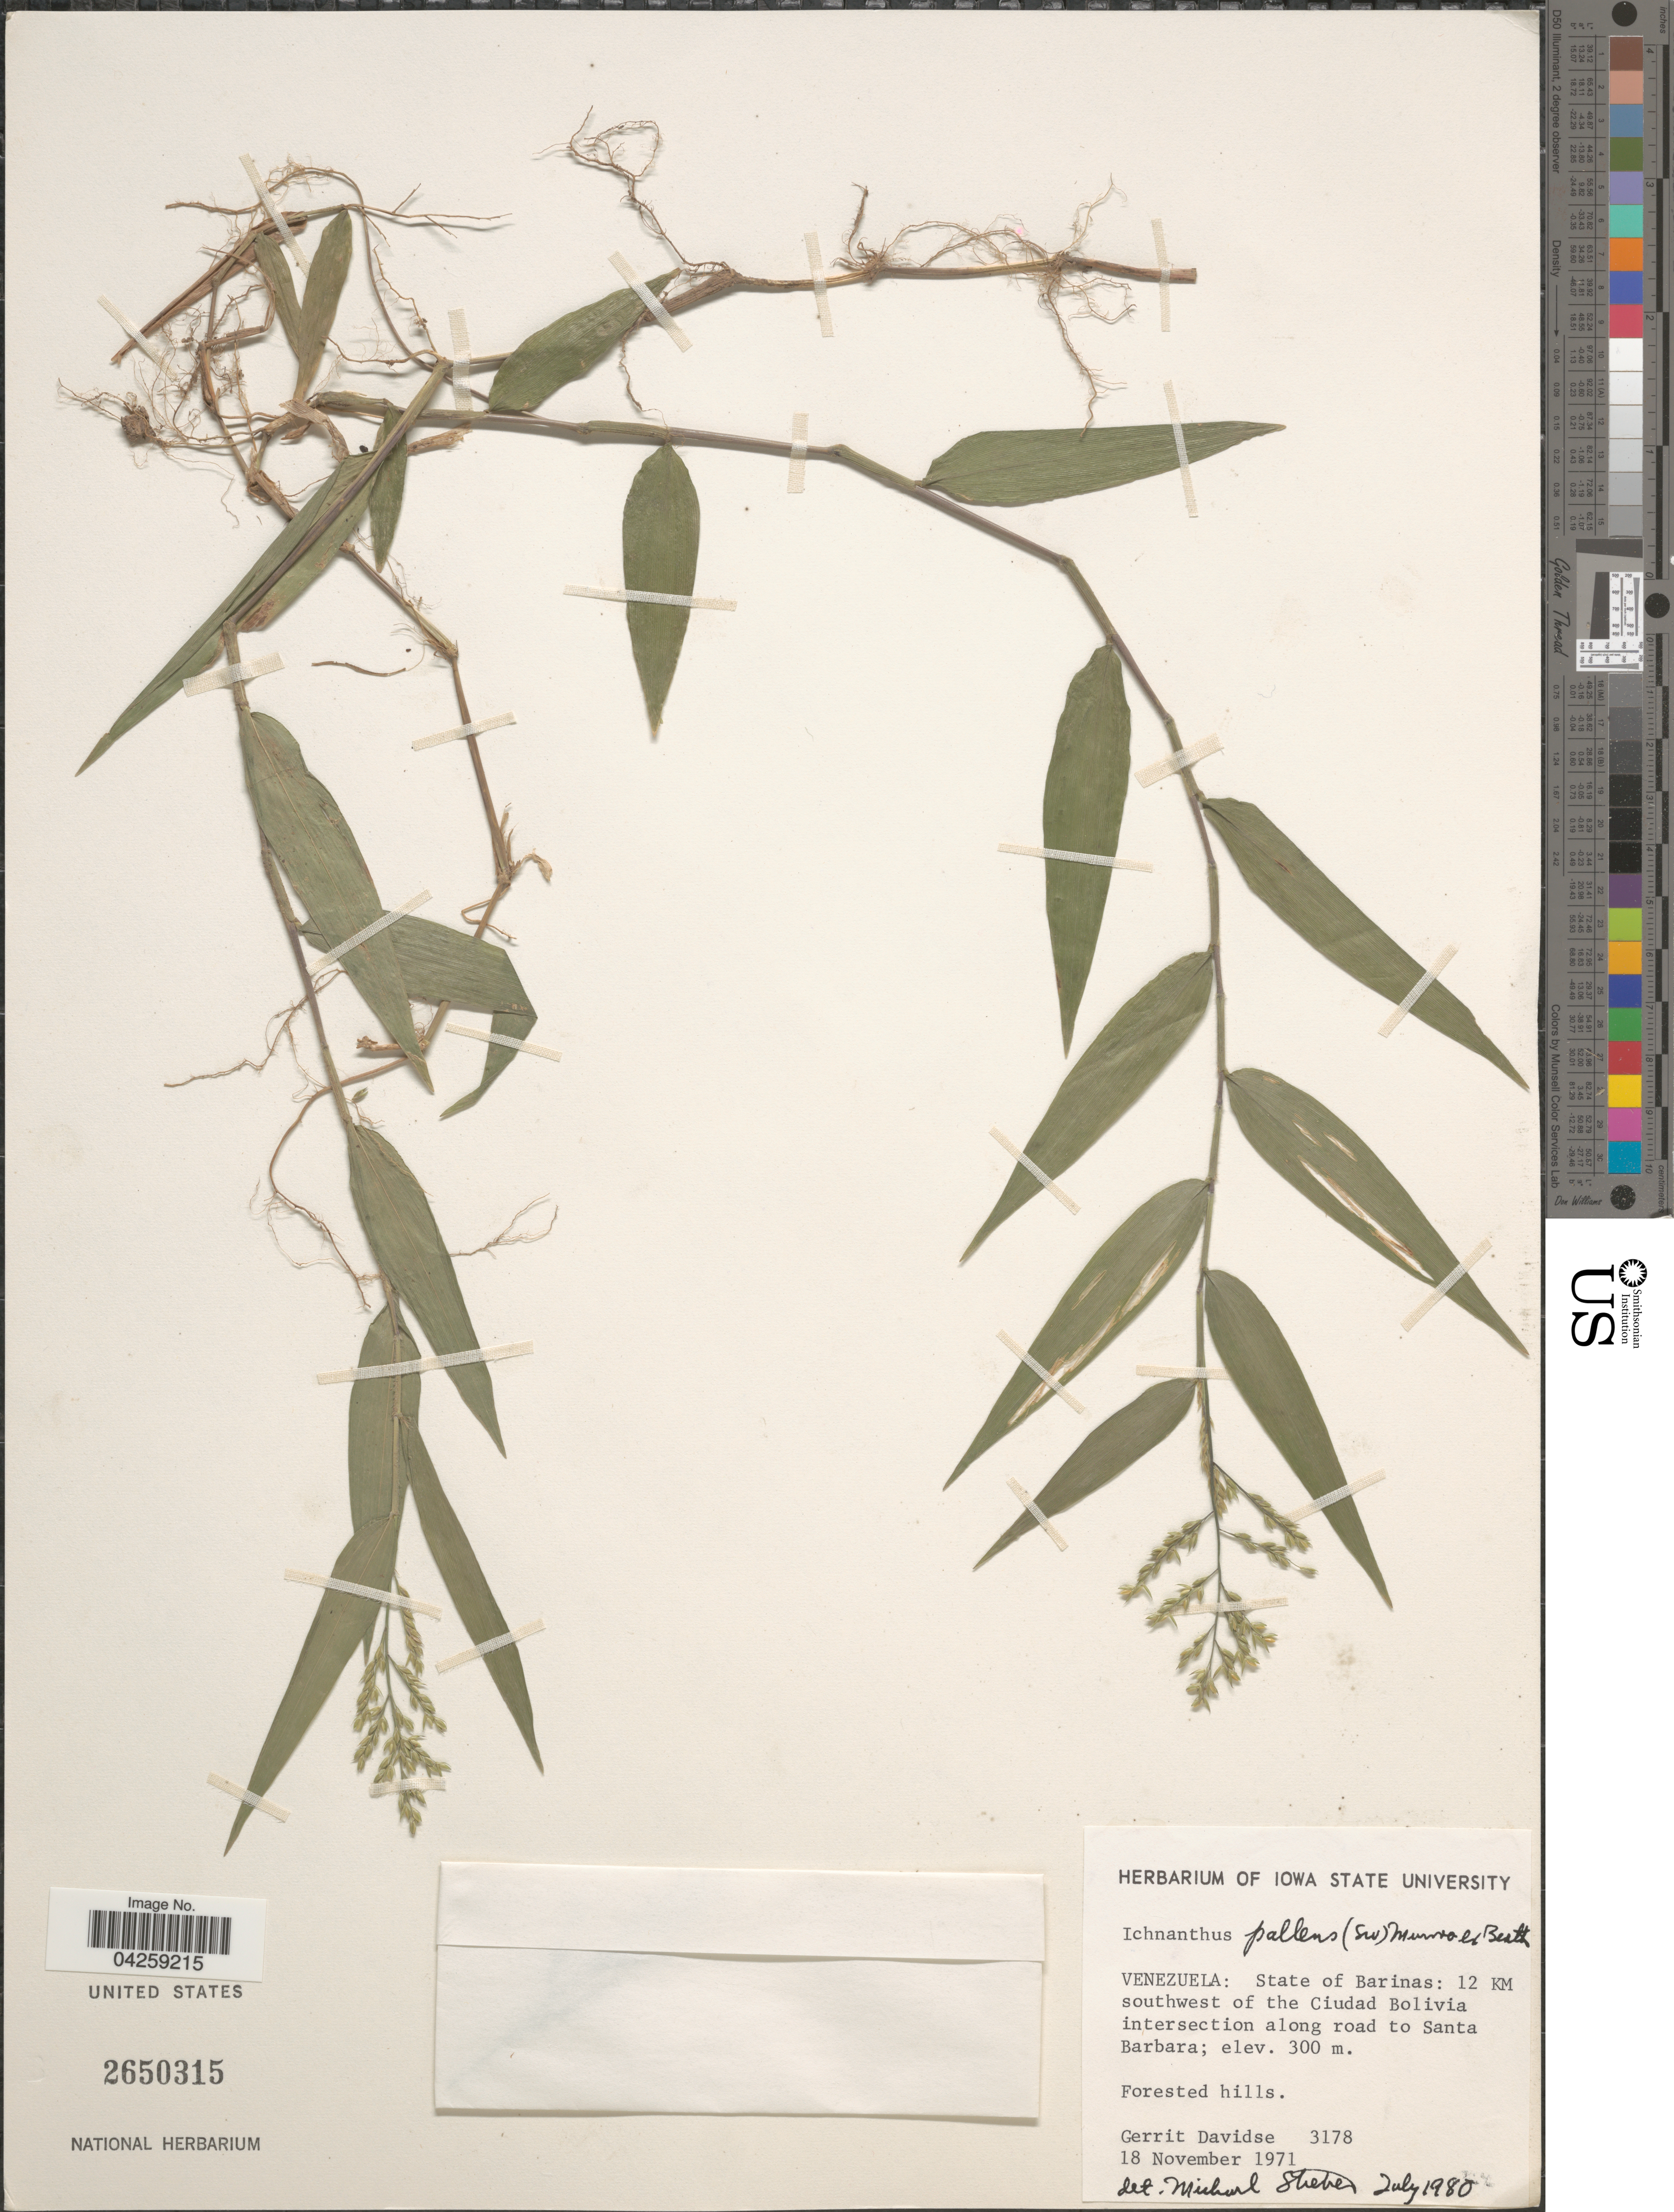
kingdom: Plantae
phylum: Tracheophyta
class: Liliopsida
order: Poales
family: Poaceae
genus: Ichnanthus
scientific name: Ichnanthus pallens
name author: (Sw.) Munro ex Benth.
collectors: G. Davidse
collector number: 3178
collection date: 1971-11-18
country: Venezuela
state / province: Barinas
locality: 12 KM southwest of the Ciudad Bolivia intersection along road to Santa Barbara.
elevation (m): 300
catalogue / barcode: US 2650315